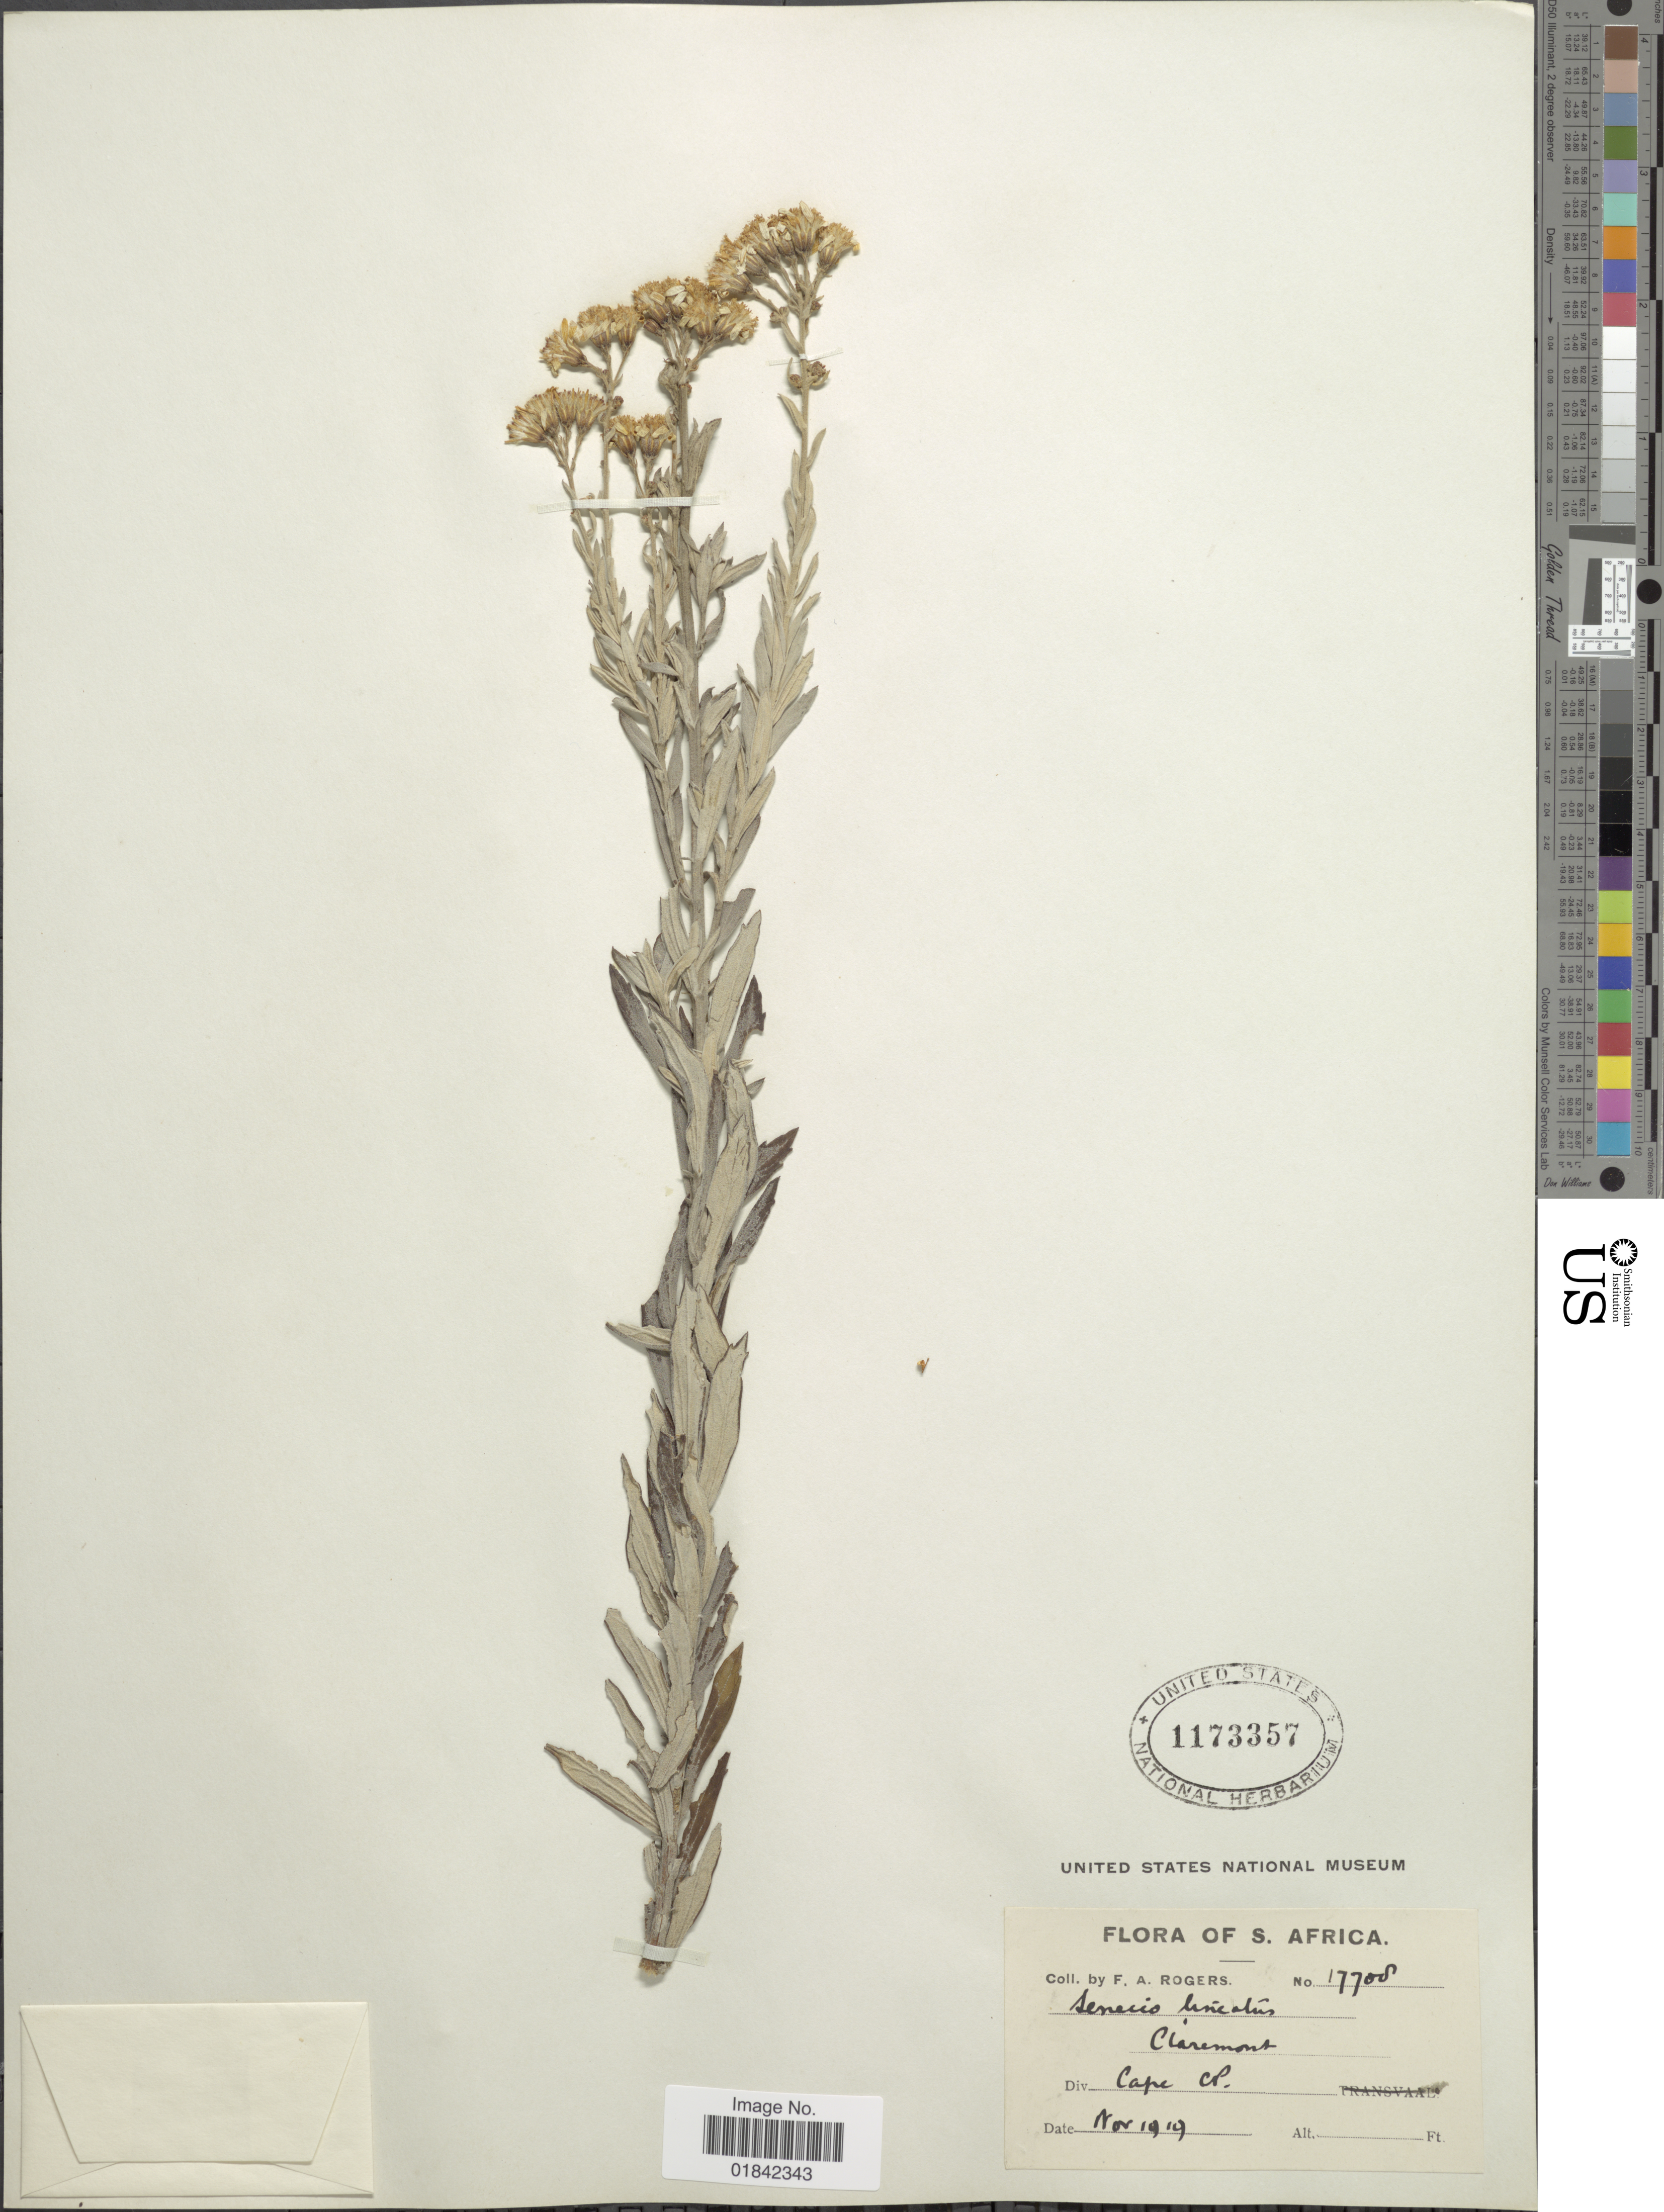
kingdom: Plantae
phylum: Tracheophyta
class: Magnoliopsida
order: Asterales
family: Asteraceae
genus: Senecio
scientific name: Senecio lineatus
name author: DC.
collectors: F. A. Rogers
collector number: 17708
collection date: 1919-11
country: South Africa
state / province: Western Cape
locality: Claremont, S. Africa, Cape CP.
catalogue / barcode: US 1173357